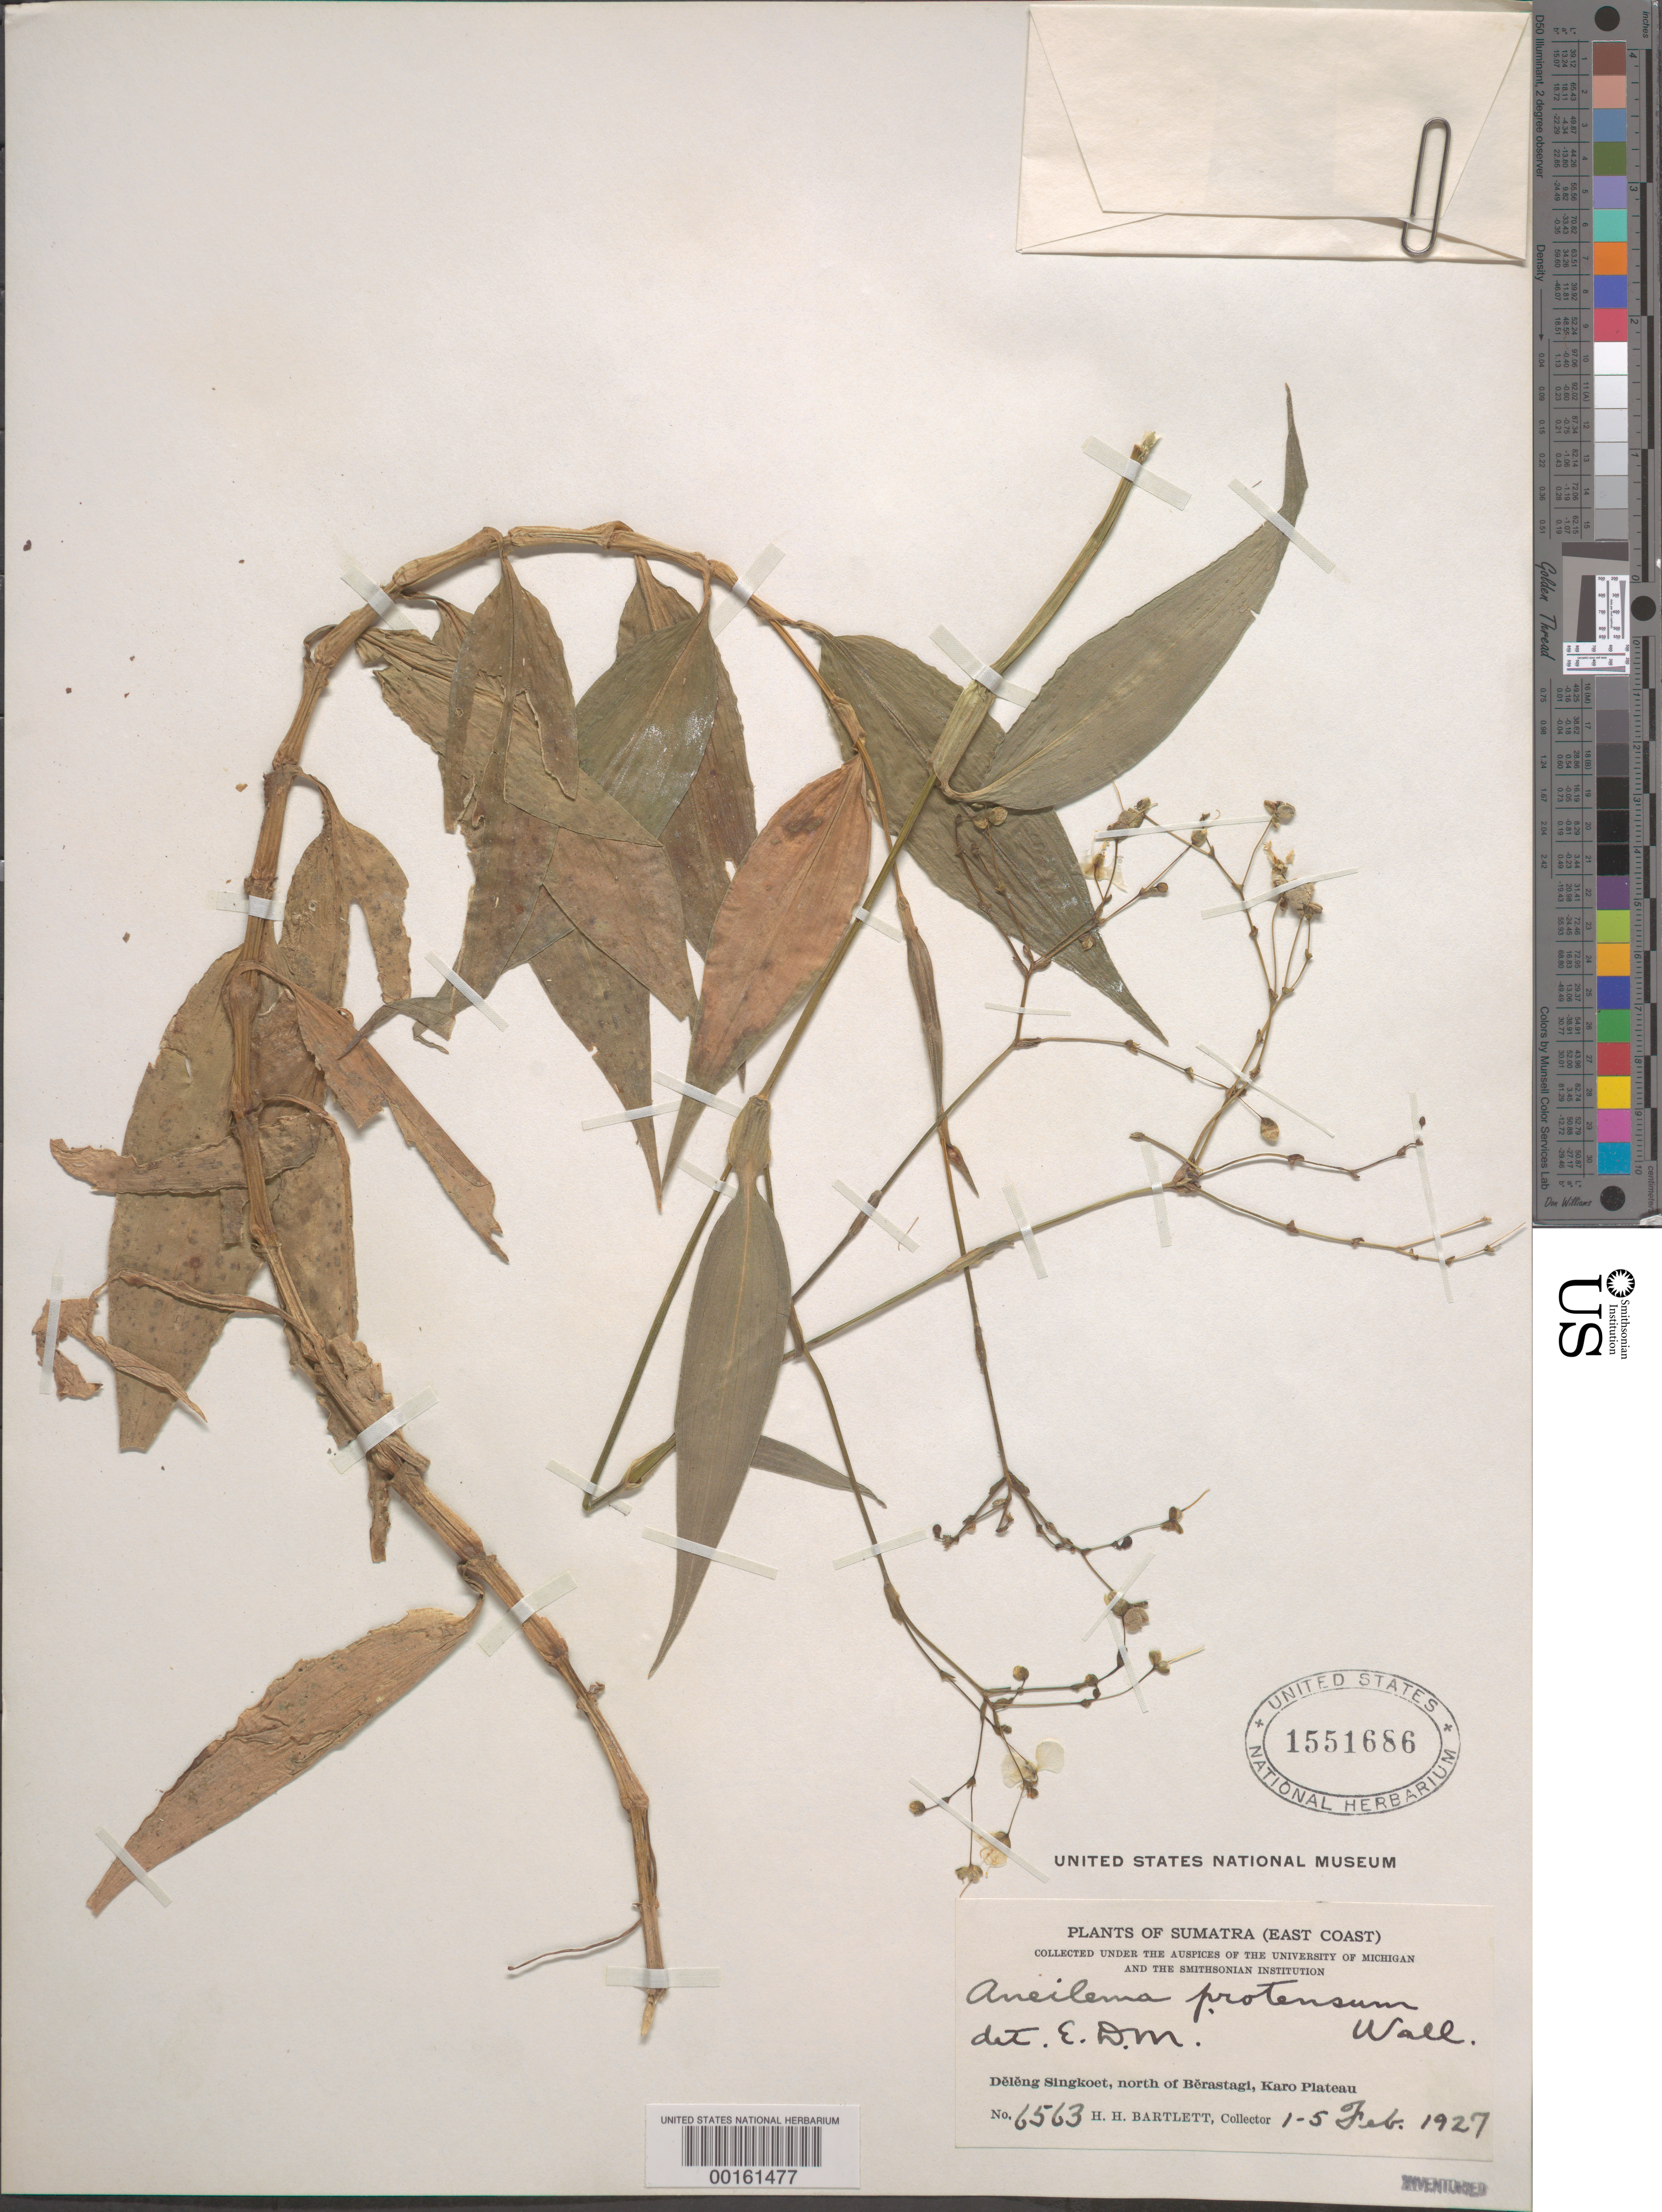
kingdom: Plantae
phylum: Tracheophyta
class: Liliopsida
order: Commelinales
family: Commelinaceae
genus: Rhopalephora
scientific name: Rhopalephora scaberrima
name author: (Blume) Faden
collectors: H. H. Bartlett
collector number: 6563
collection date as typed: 01 Feb 1927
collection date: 1927-02-01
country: Indonesia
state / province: Sumatra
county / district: Sumatera Utara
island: Sumatra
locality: Deleng Singkoet, N of Berastagi, Karo Plateau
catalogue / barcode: US 1551686